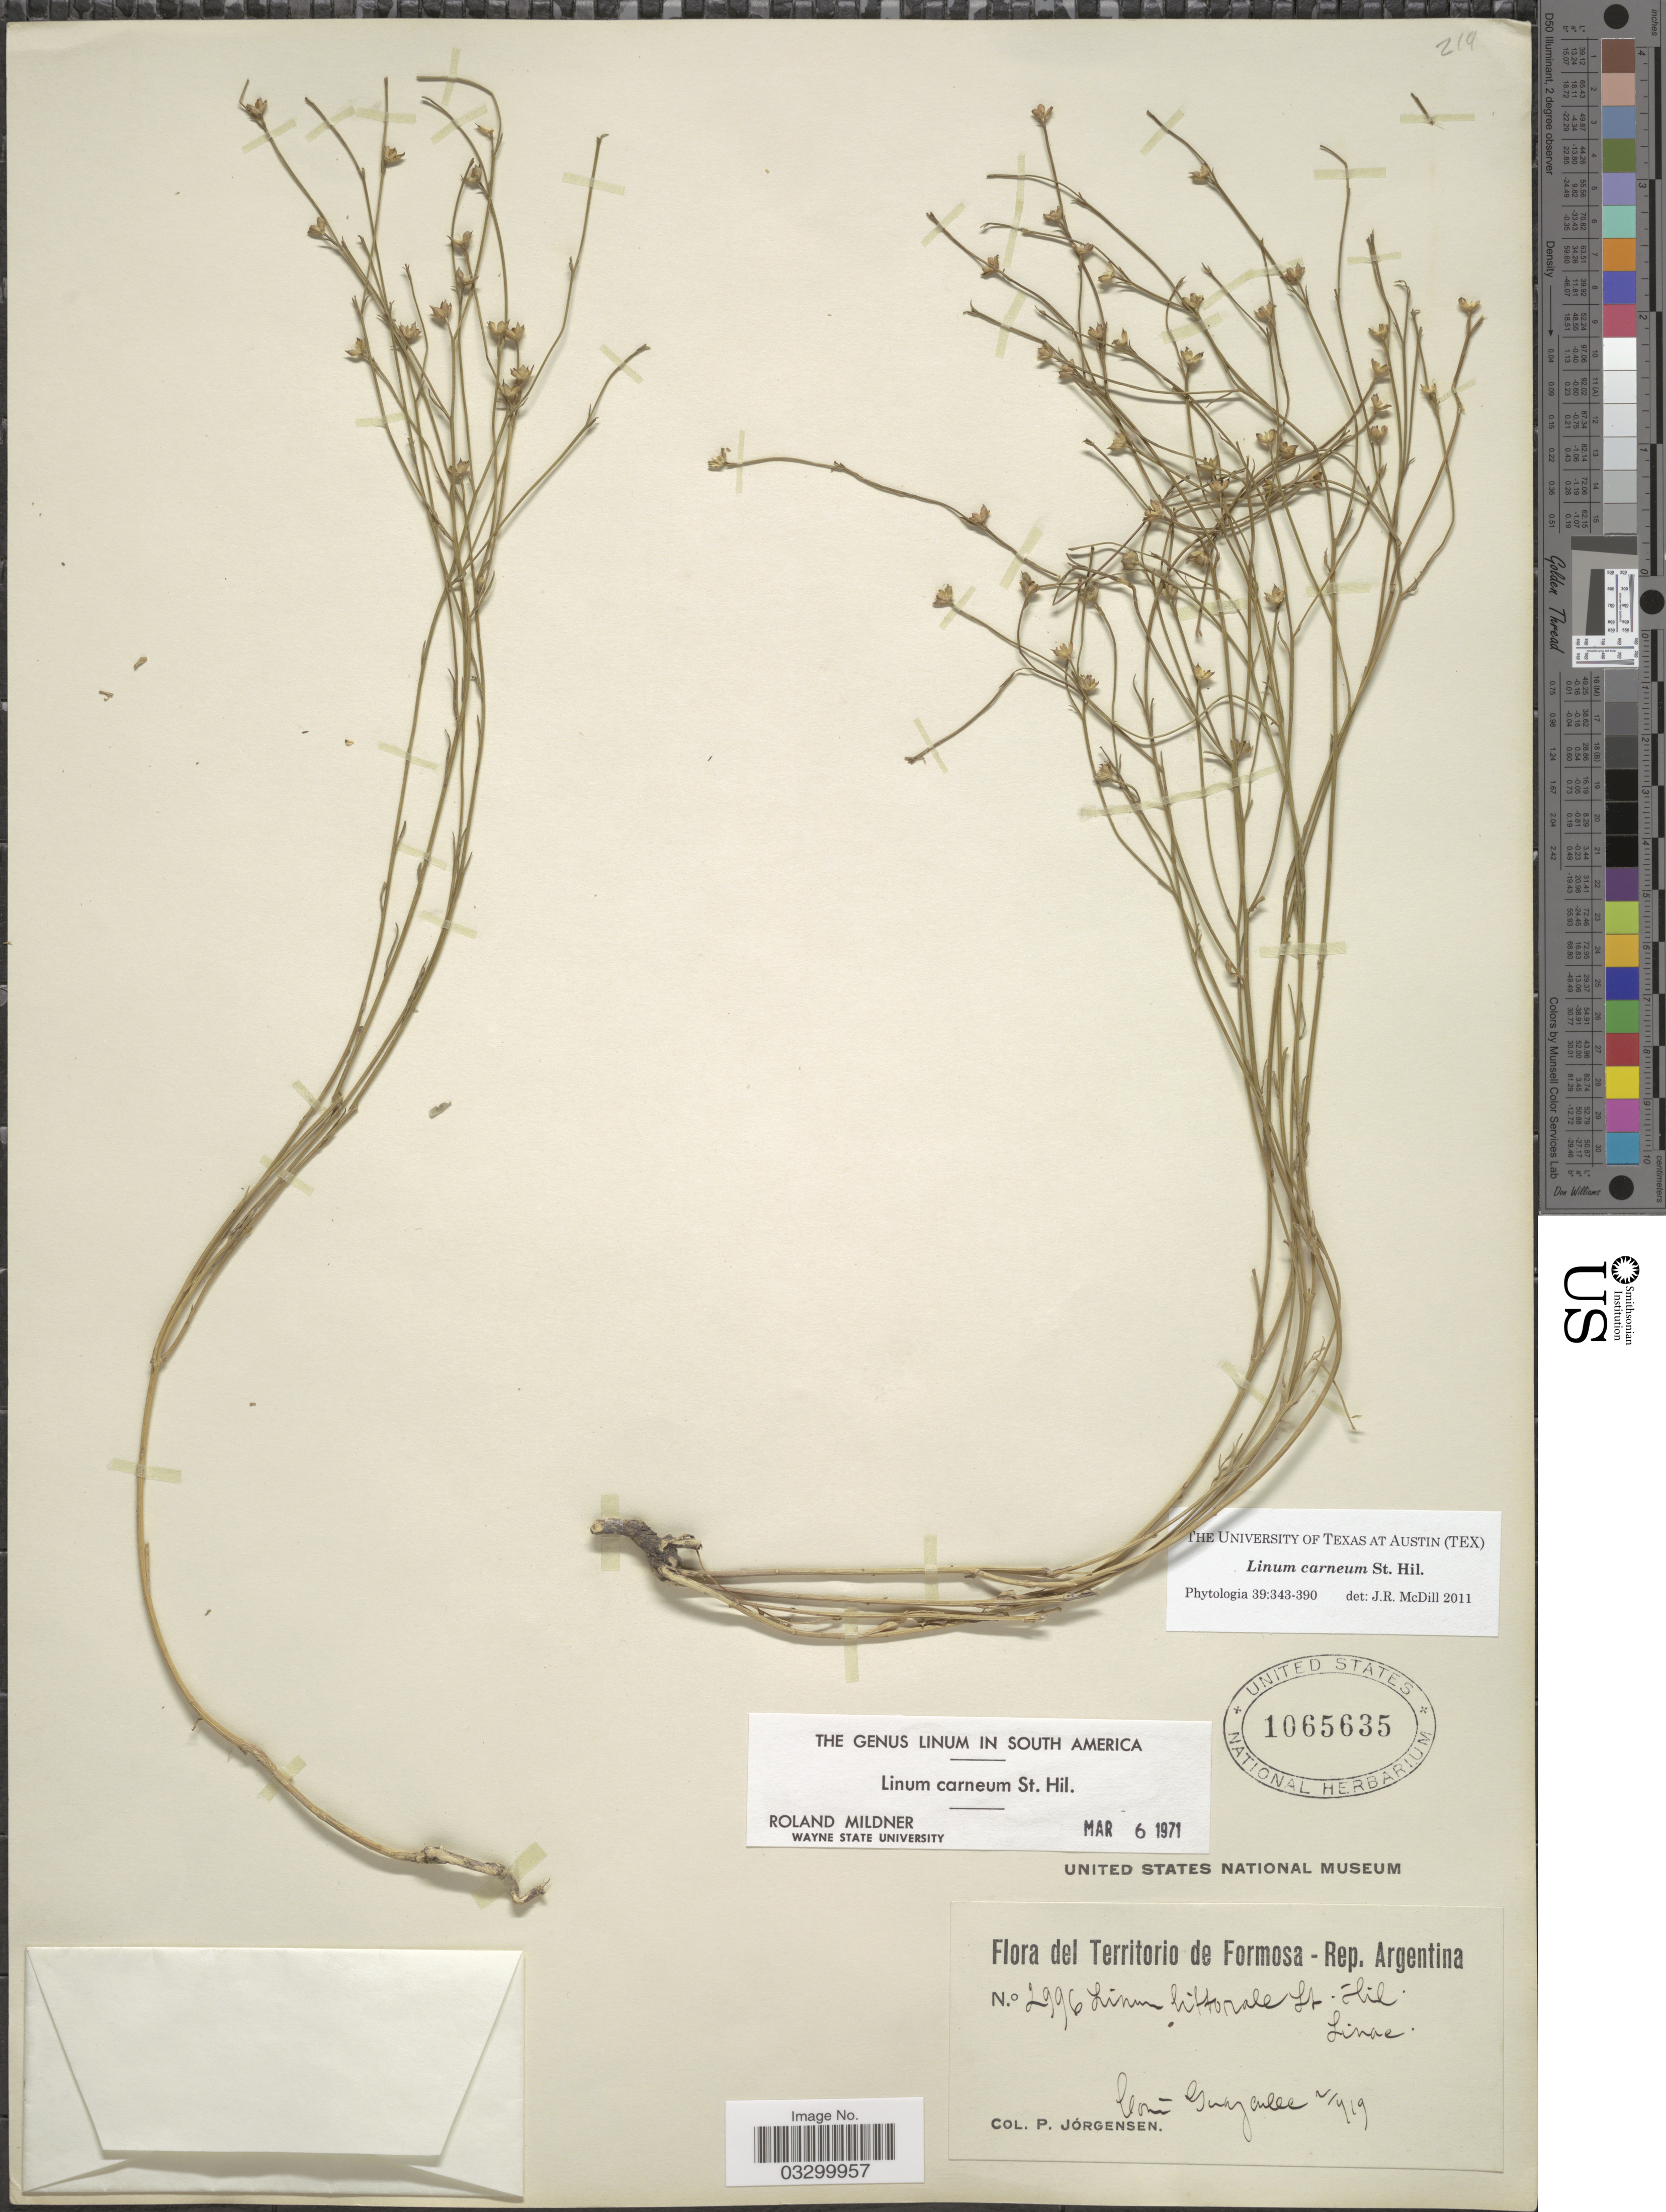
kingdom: Plantae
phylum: Tracheophyta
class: Magnoliopsida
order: Malpighiales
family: Linaceae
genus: Linum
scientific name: Linum carneum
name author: A. St.-Hil.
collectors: P. Jörgensen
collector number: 2996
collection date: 1919-02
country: Argentina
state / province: Formosa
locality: Territorio de Formosa - Rep. Argentina. Guayculee.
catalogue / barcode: US 1065635